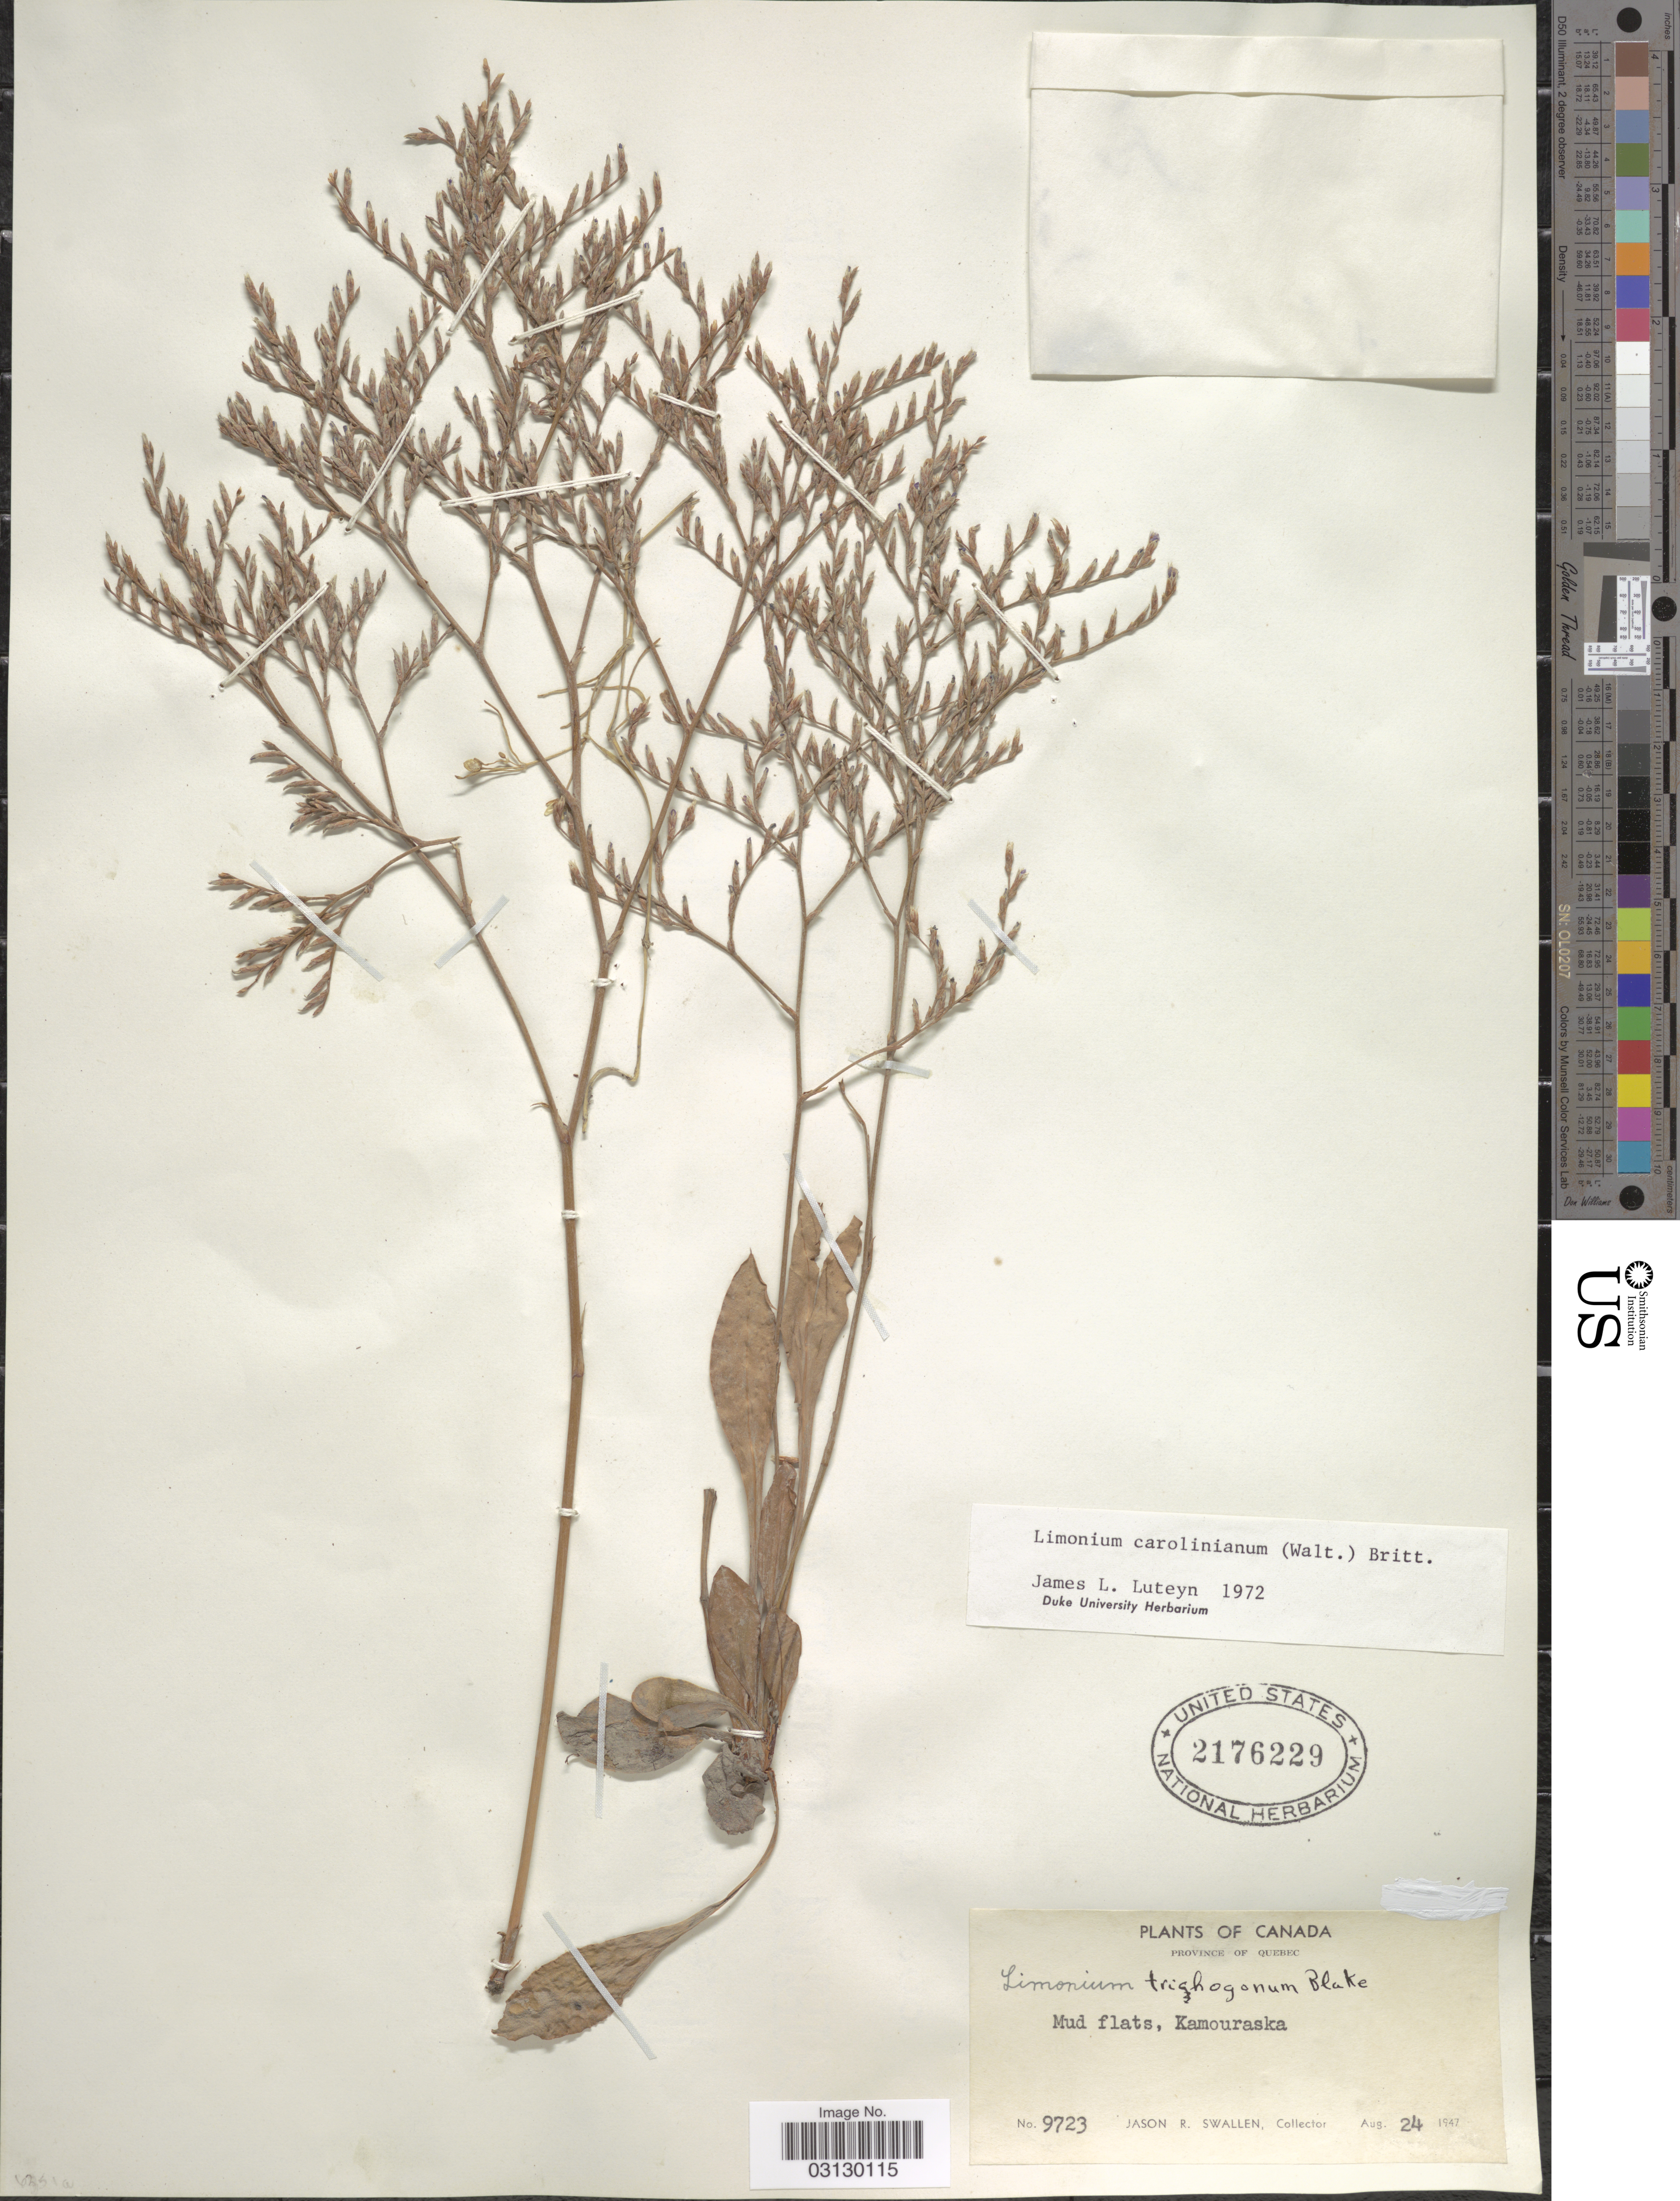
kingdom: Plantae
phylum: Tracheophyta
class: Magnoliopsida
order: Caryophyllales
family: Plumbaginaceae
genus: Limonium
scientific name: Limonium carolinianum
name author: (Walter) Britton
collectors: J. R. Swallen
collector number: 9723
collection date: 1947-08-24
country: Canada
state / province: Quebec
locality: Mud flats, Kamouraska.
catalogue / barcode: US 2176229